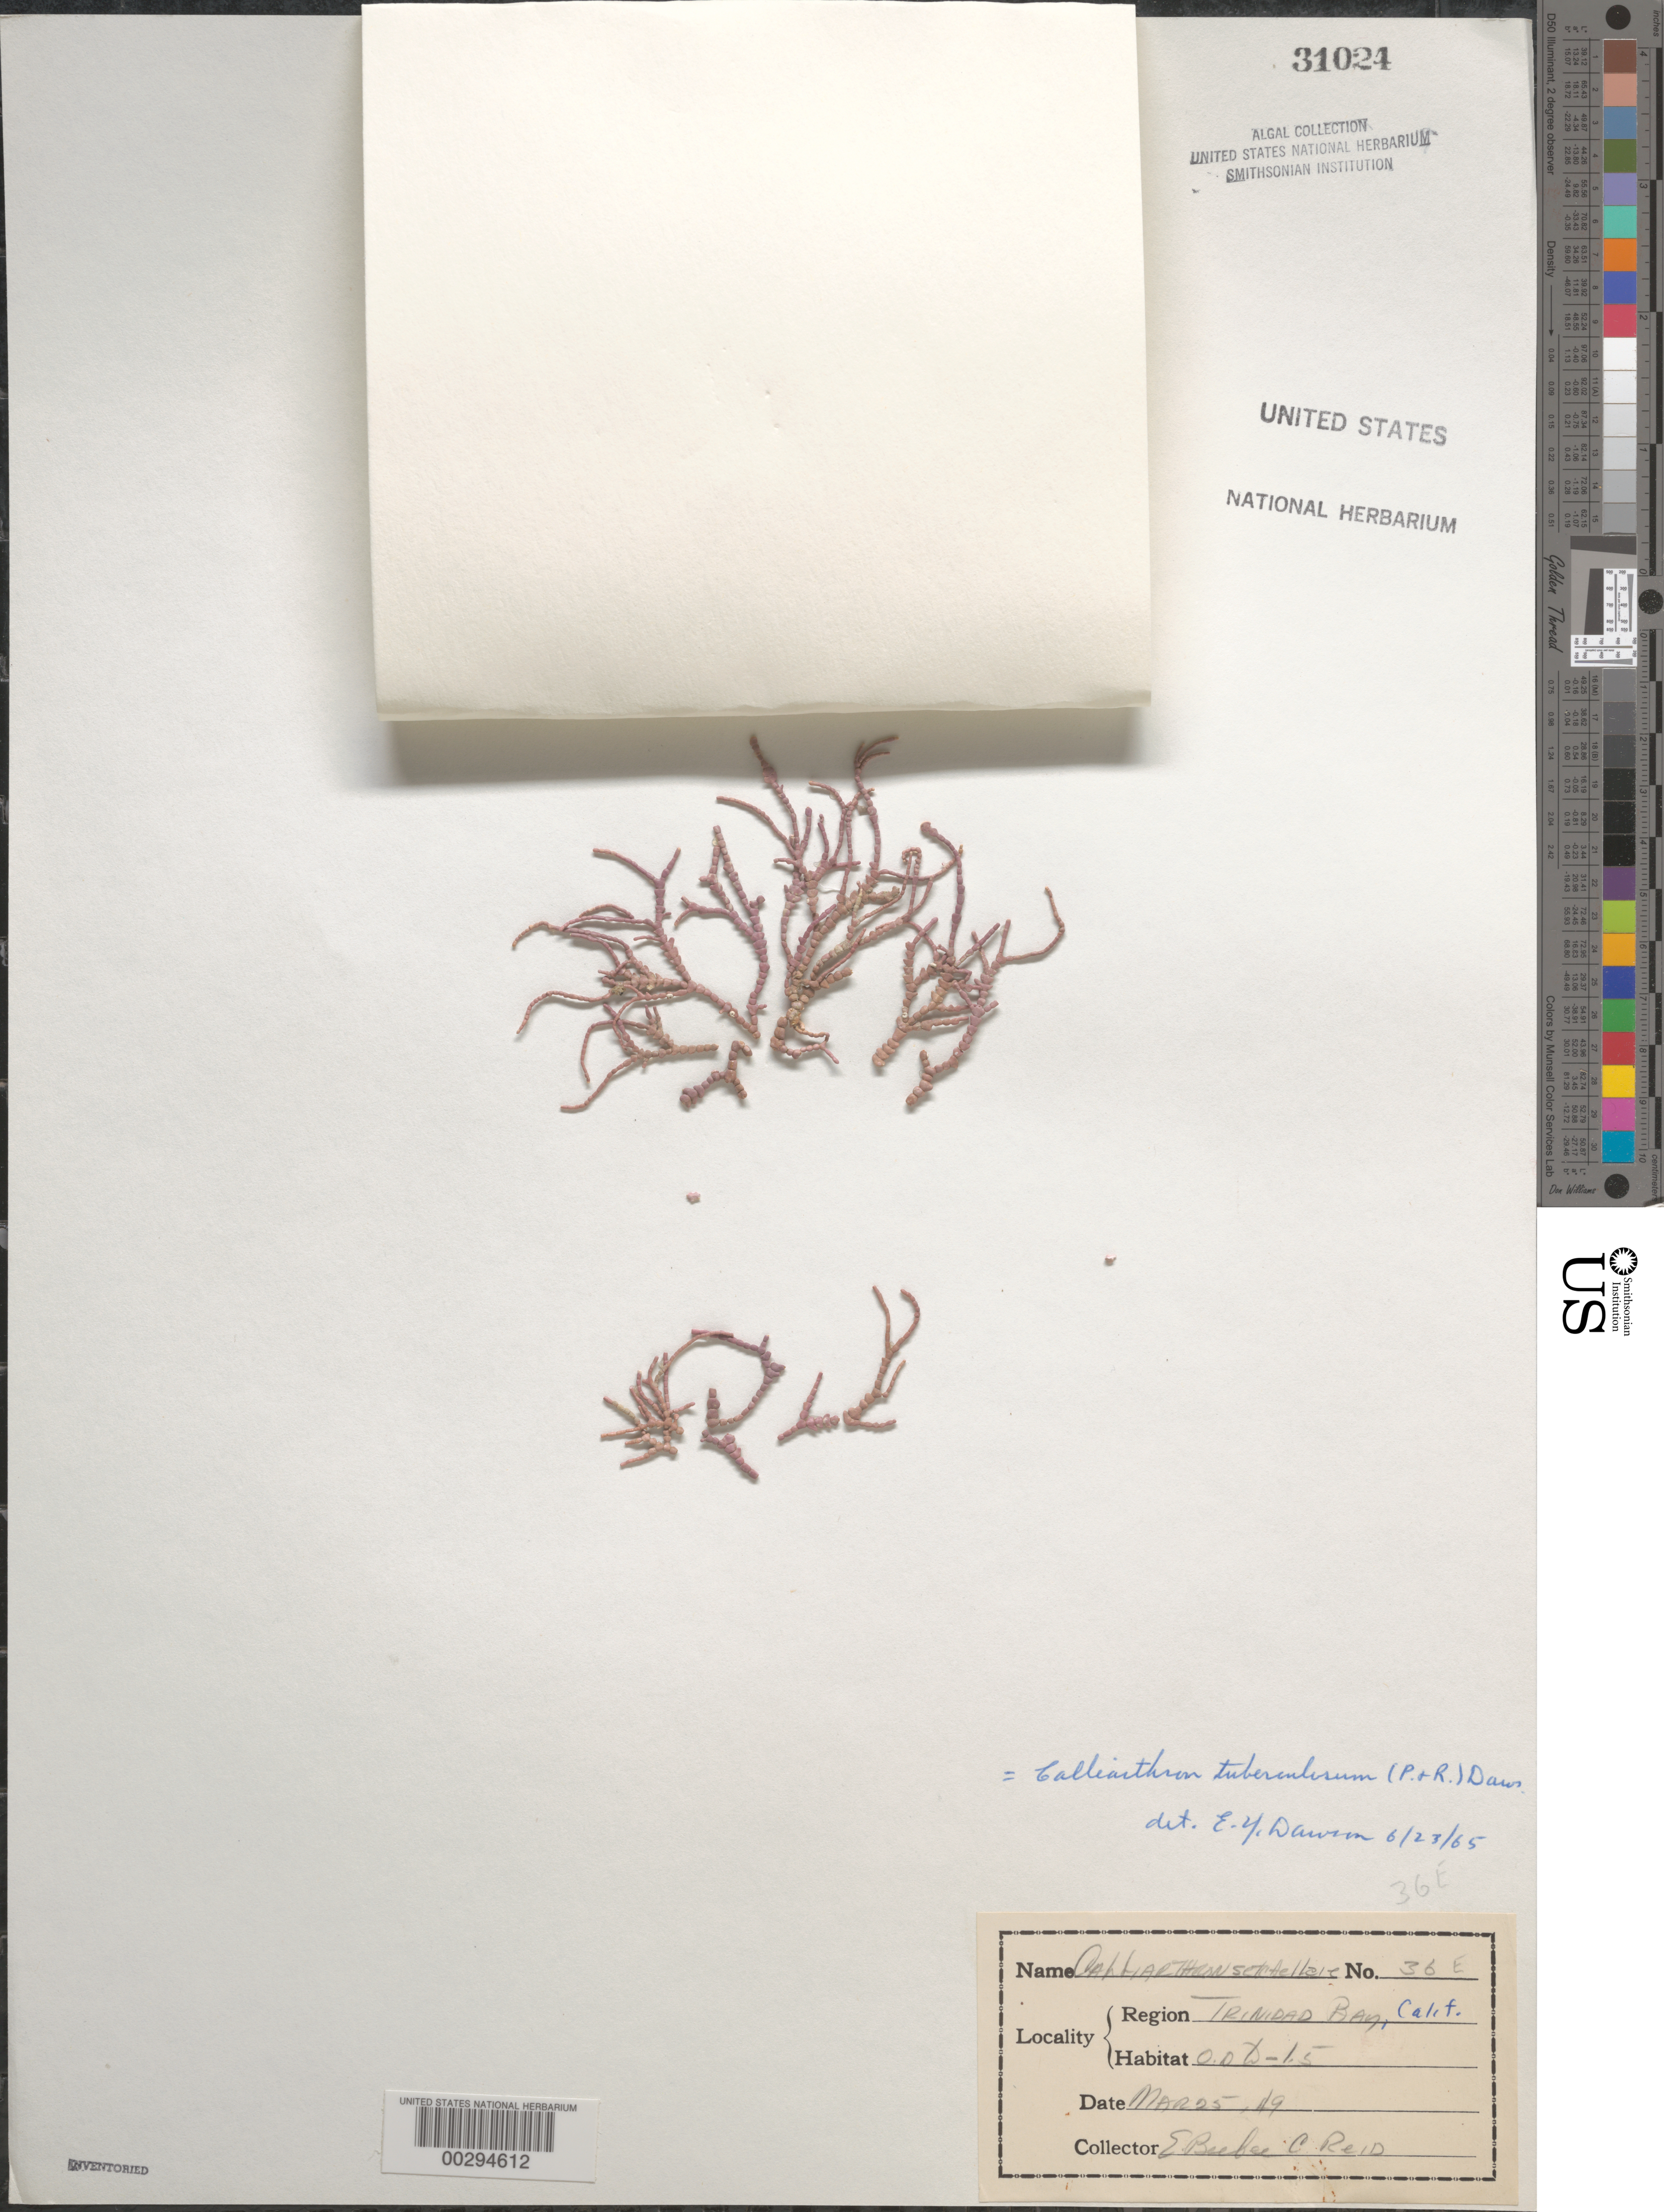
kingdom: Plantae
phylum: Rhodophyta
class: Florideophyceae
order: Corallinales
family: Corallinaceae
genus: Calliarthron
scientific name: Calliarthron tuberculosum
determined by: Dawson, E. Y.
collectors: S. Beebe & C. Reid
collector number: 36e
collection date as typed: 25 Mar 1949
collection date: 1949-03-25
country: United States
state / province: California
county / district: Humboldt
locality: Trinidad Bay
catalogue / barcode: US 31024